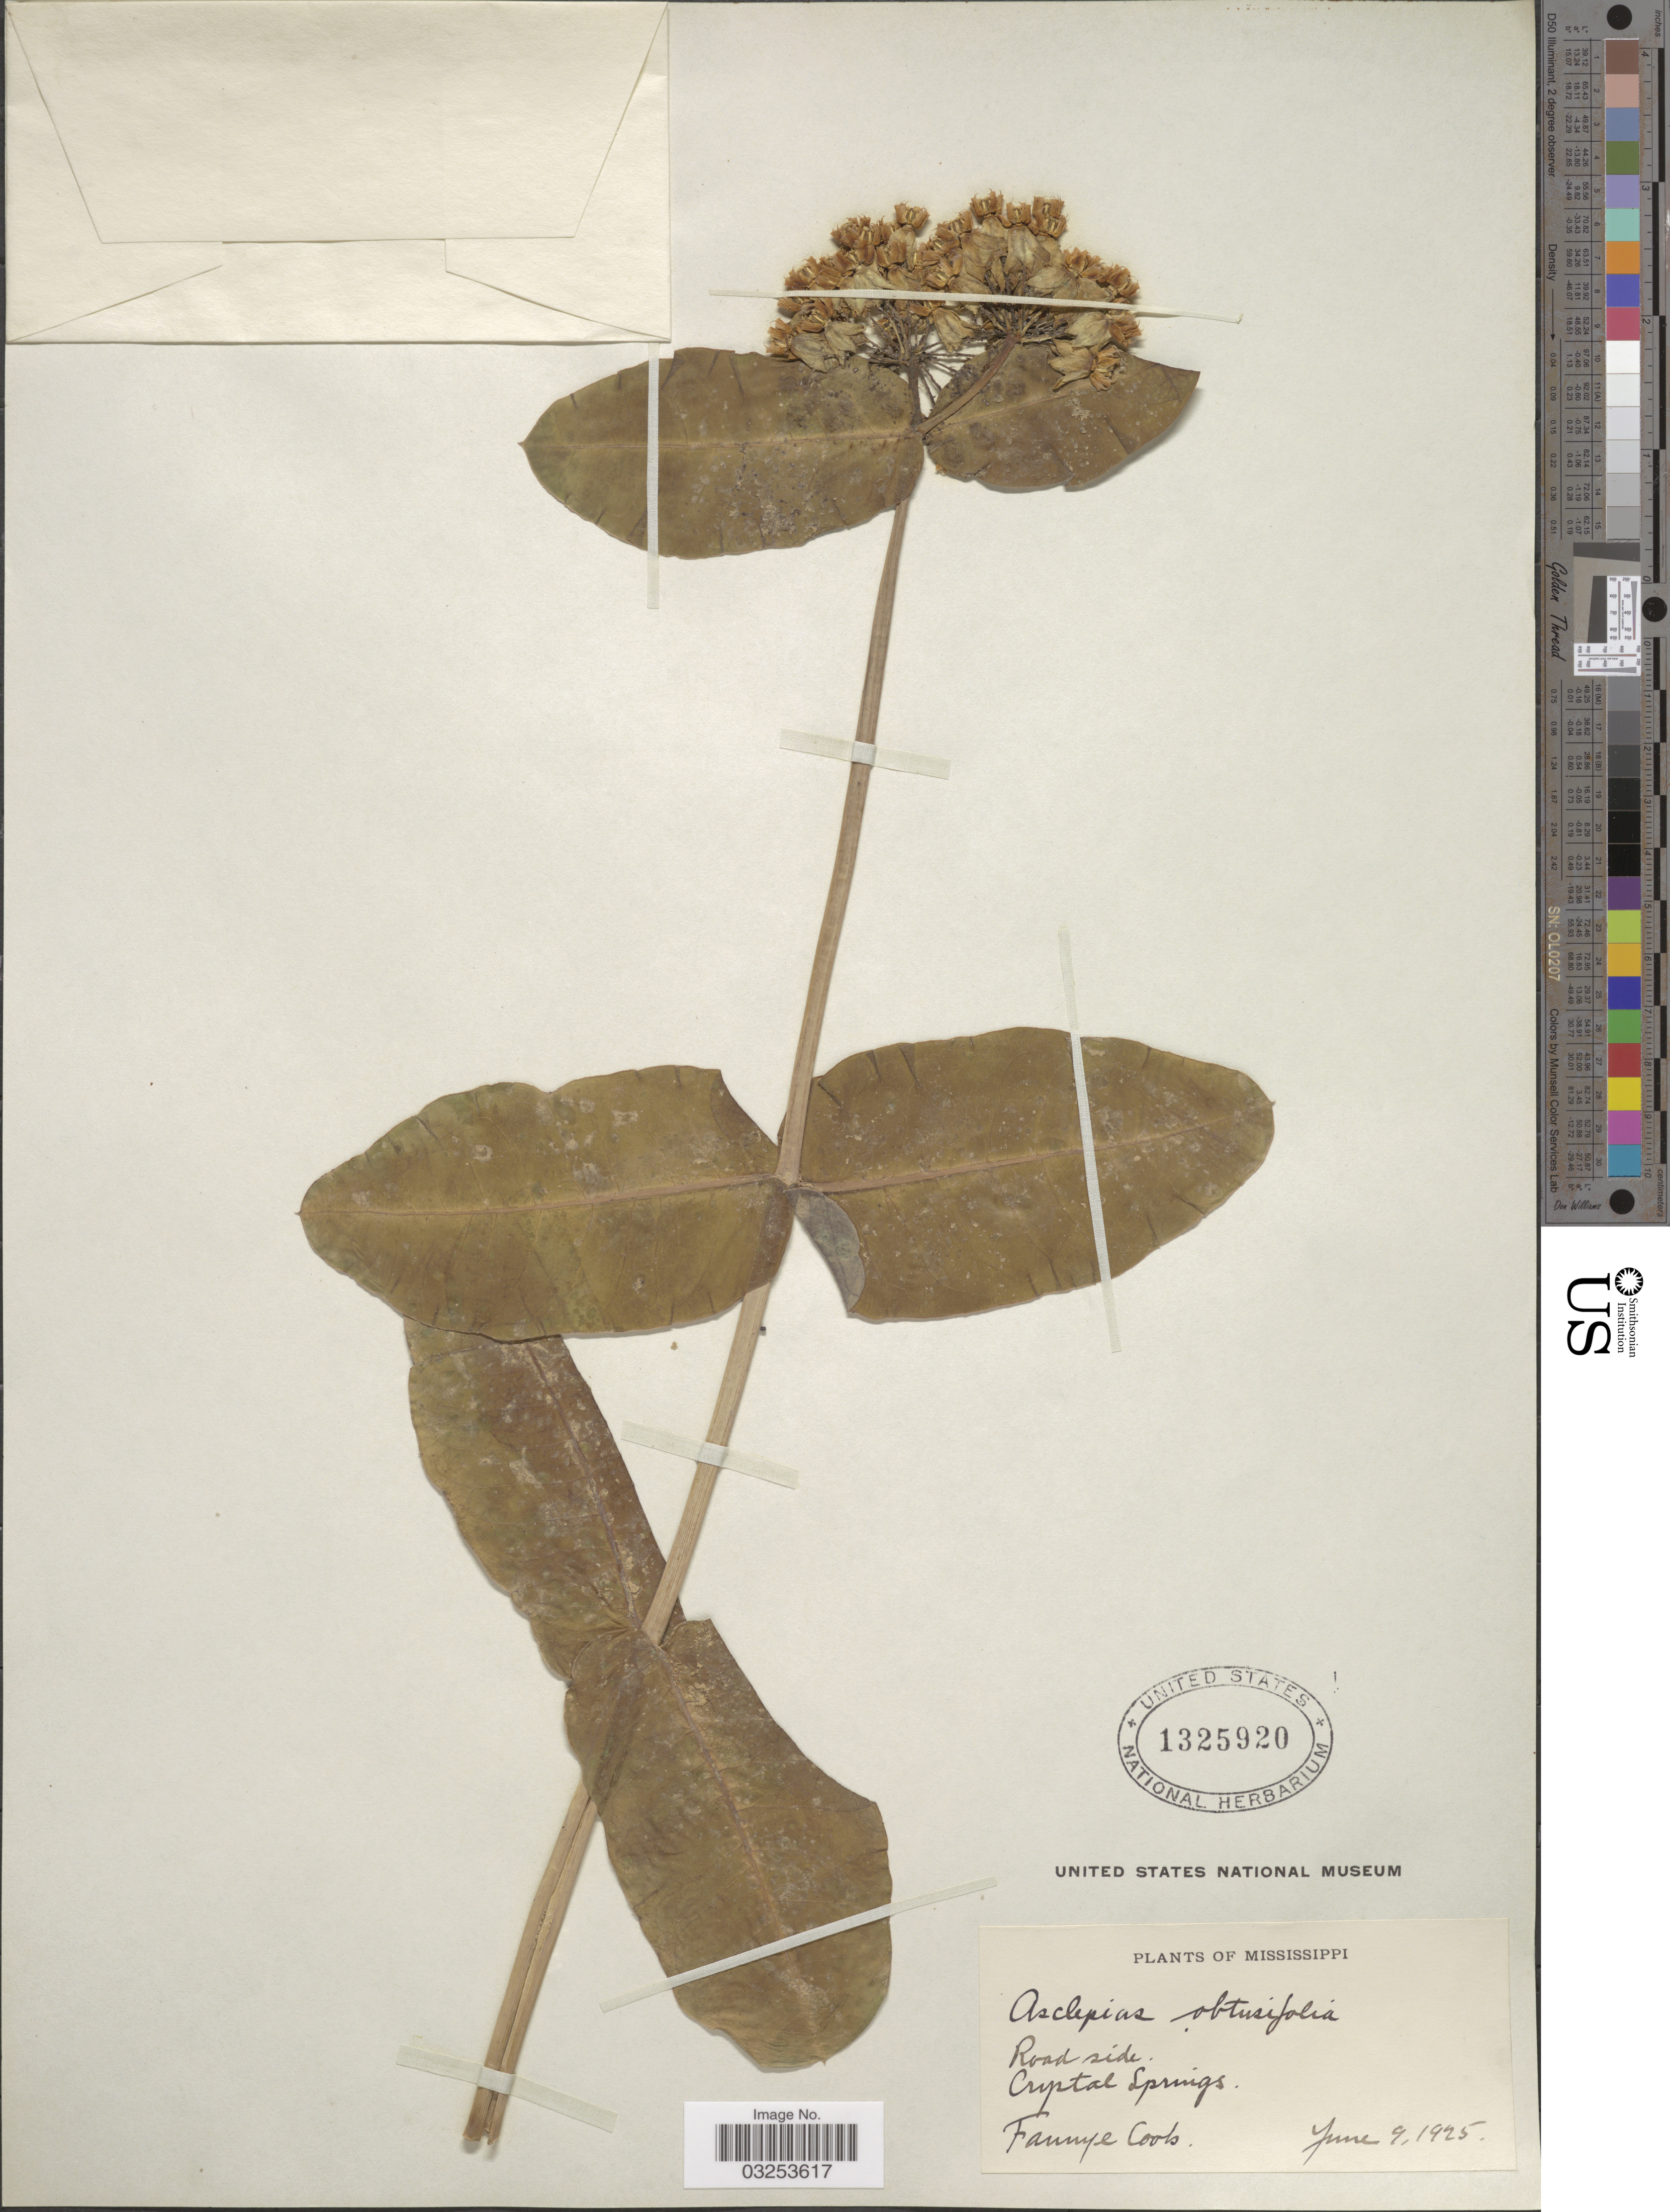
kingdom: Plantae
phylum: Tracheophyta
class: Magnoliopsida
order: Gentianales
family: Apocynaceae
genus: Asclepias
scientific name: Asclepias amplexicaulis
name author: J. Small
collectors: F. A. Cook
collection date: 1925-06-09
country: United States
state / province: Mississippi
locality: Crystal Springs.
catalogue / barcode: US 1325920